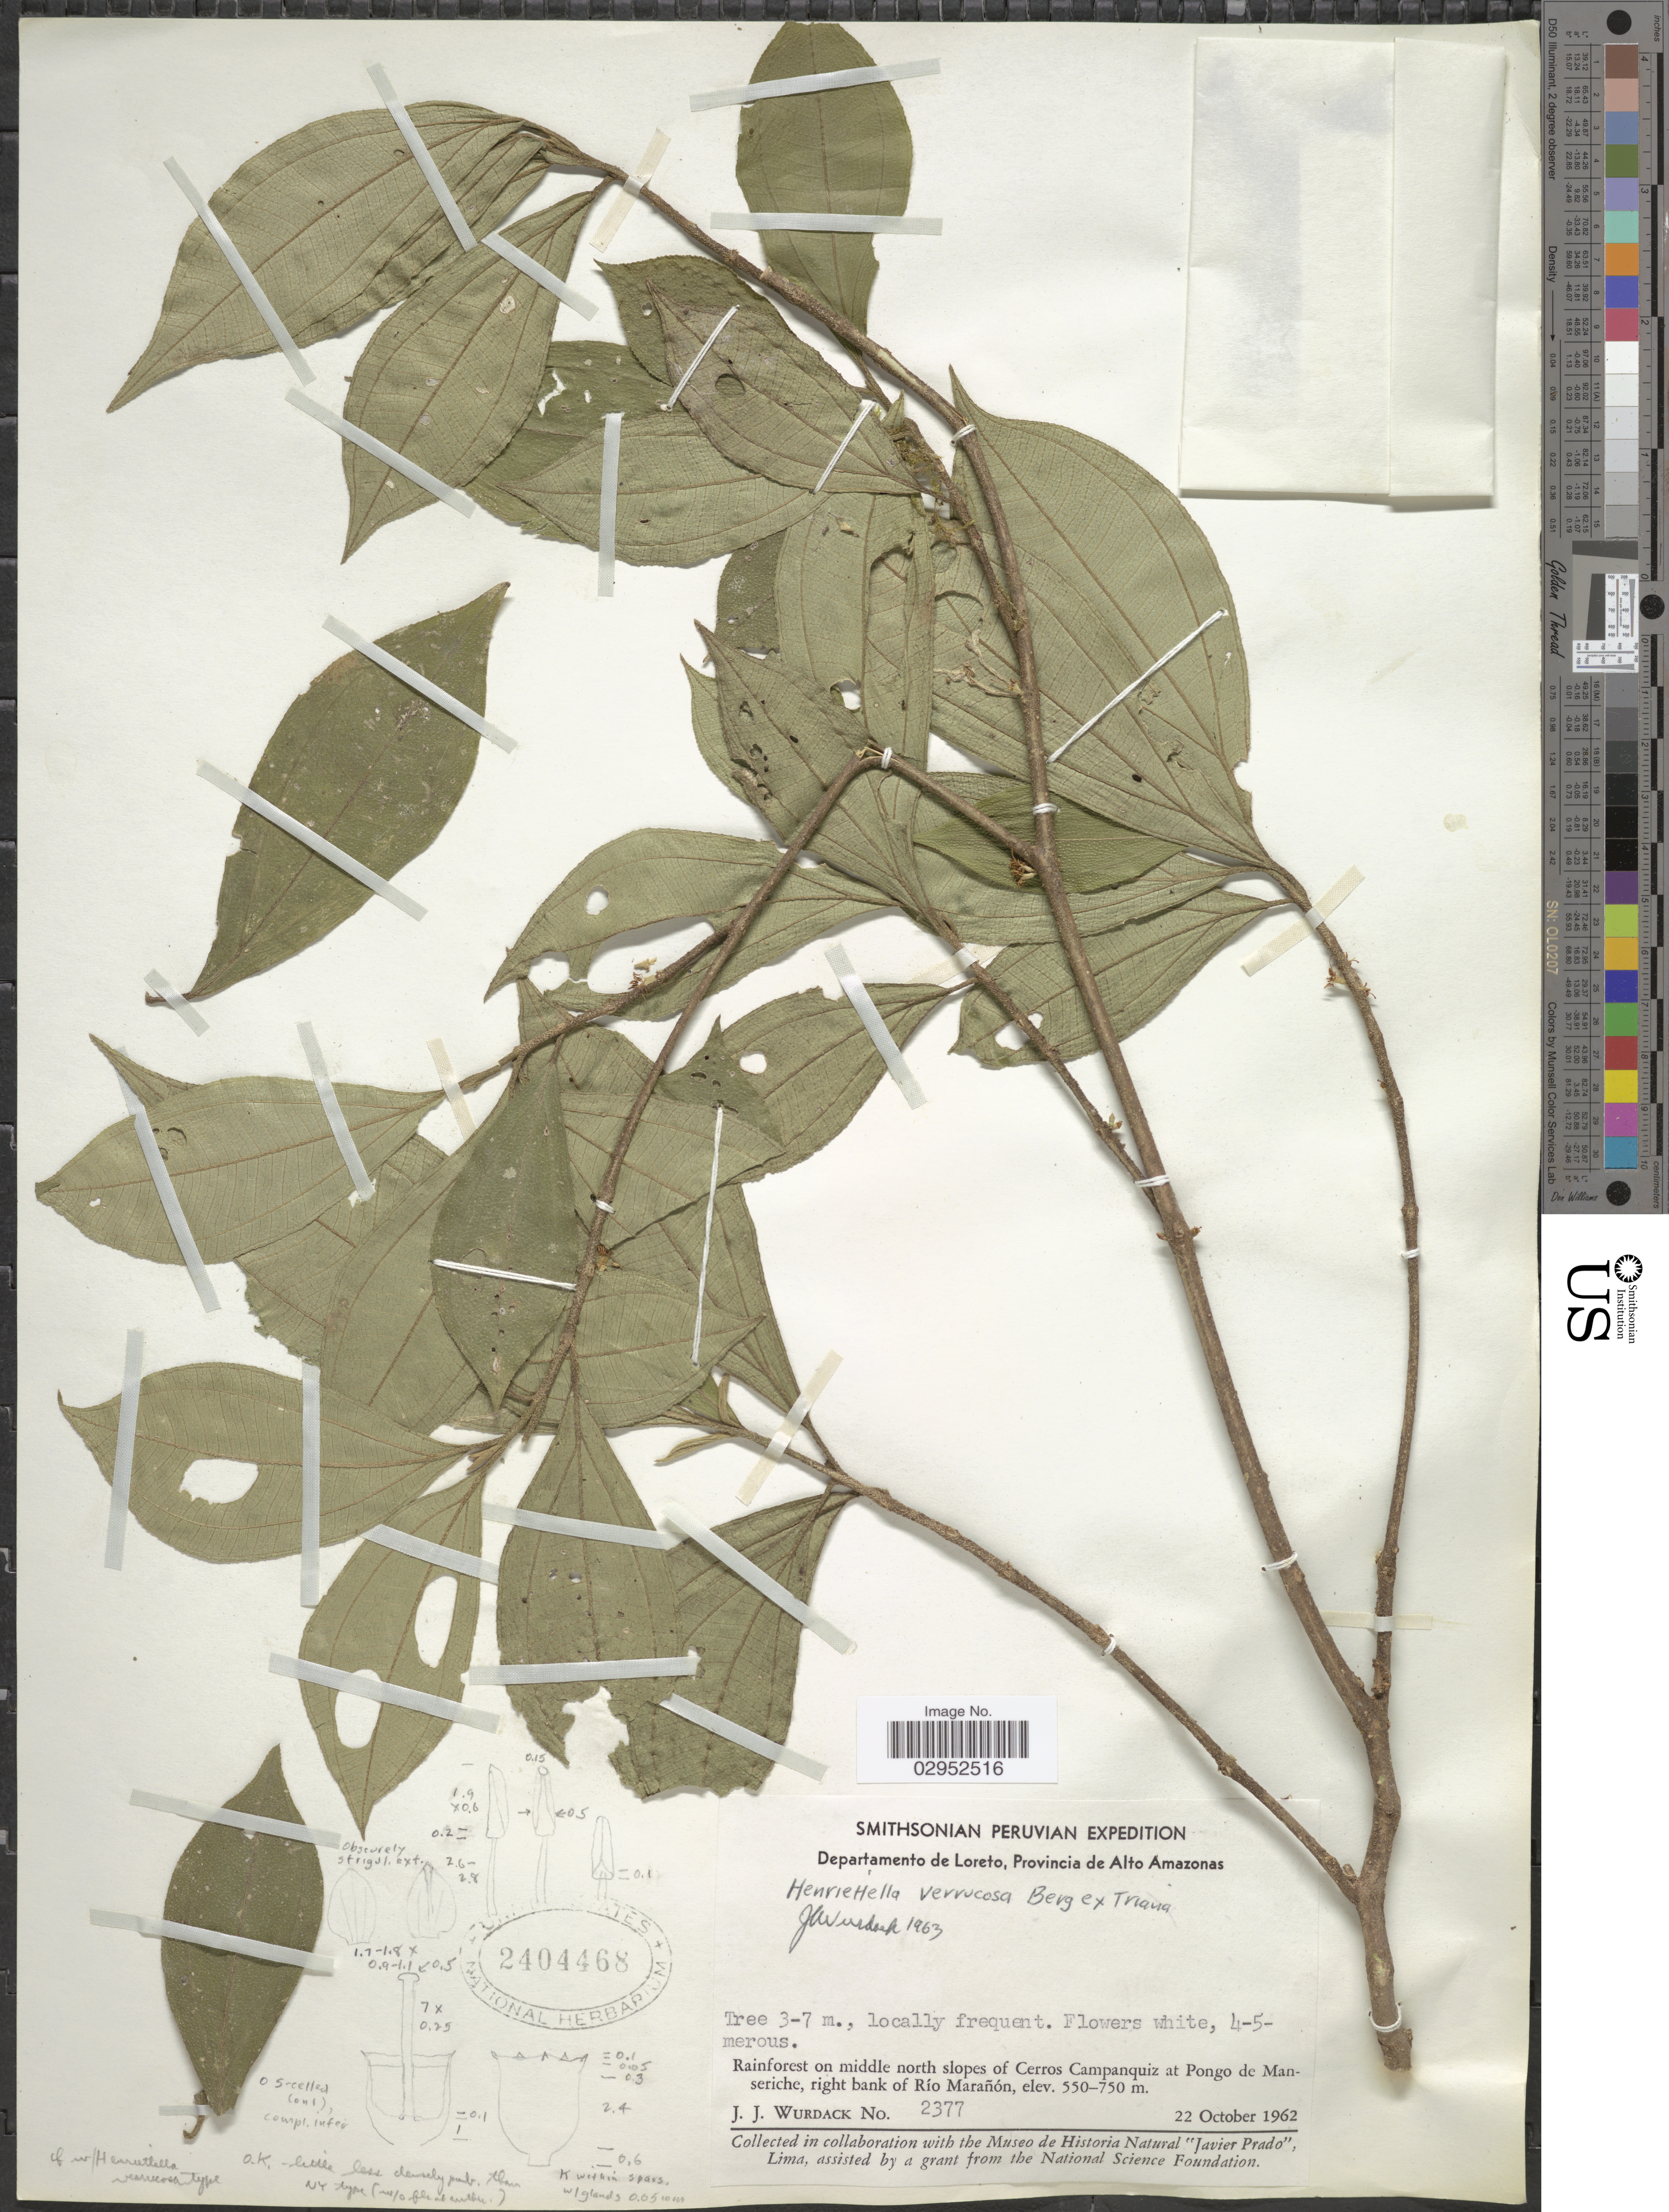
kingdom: Plantae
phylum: Tracheophyta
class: Magnoliopsida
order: Myrtales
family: Melastomataceae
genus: Henriettea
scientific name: Henriettea verrucosa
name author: (Triana) J.F. Macbr.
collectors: J. J. Wurdack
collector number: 2377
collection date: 1962-10-22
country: Peru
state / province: Loreto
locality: Departamento de Loreto, Provincia de Alto Amazonas, Rainforest on middle north slopes of Cerros Campanquiz at Pongo de Manseriche, right bank of Río Marañón.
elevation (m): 550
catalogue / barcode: US 2404468